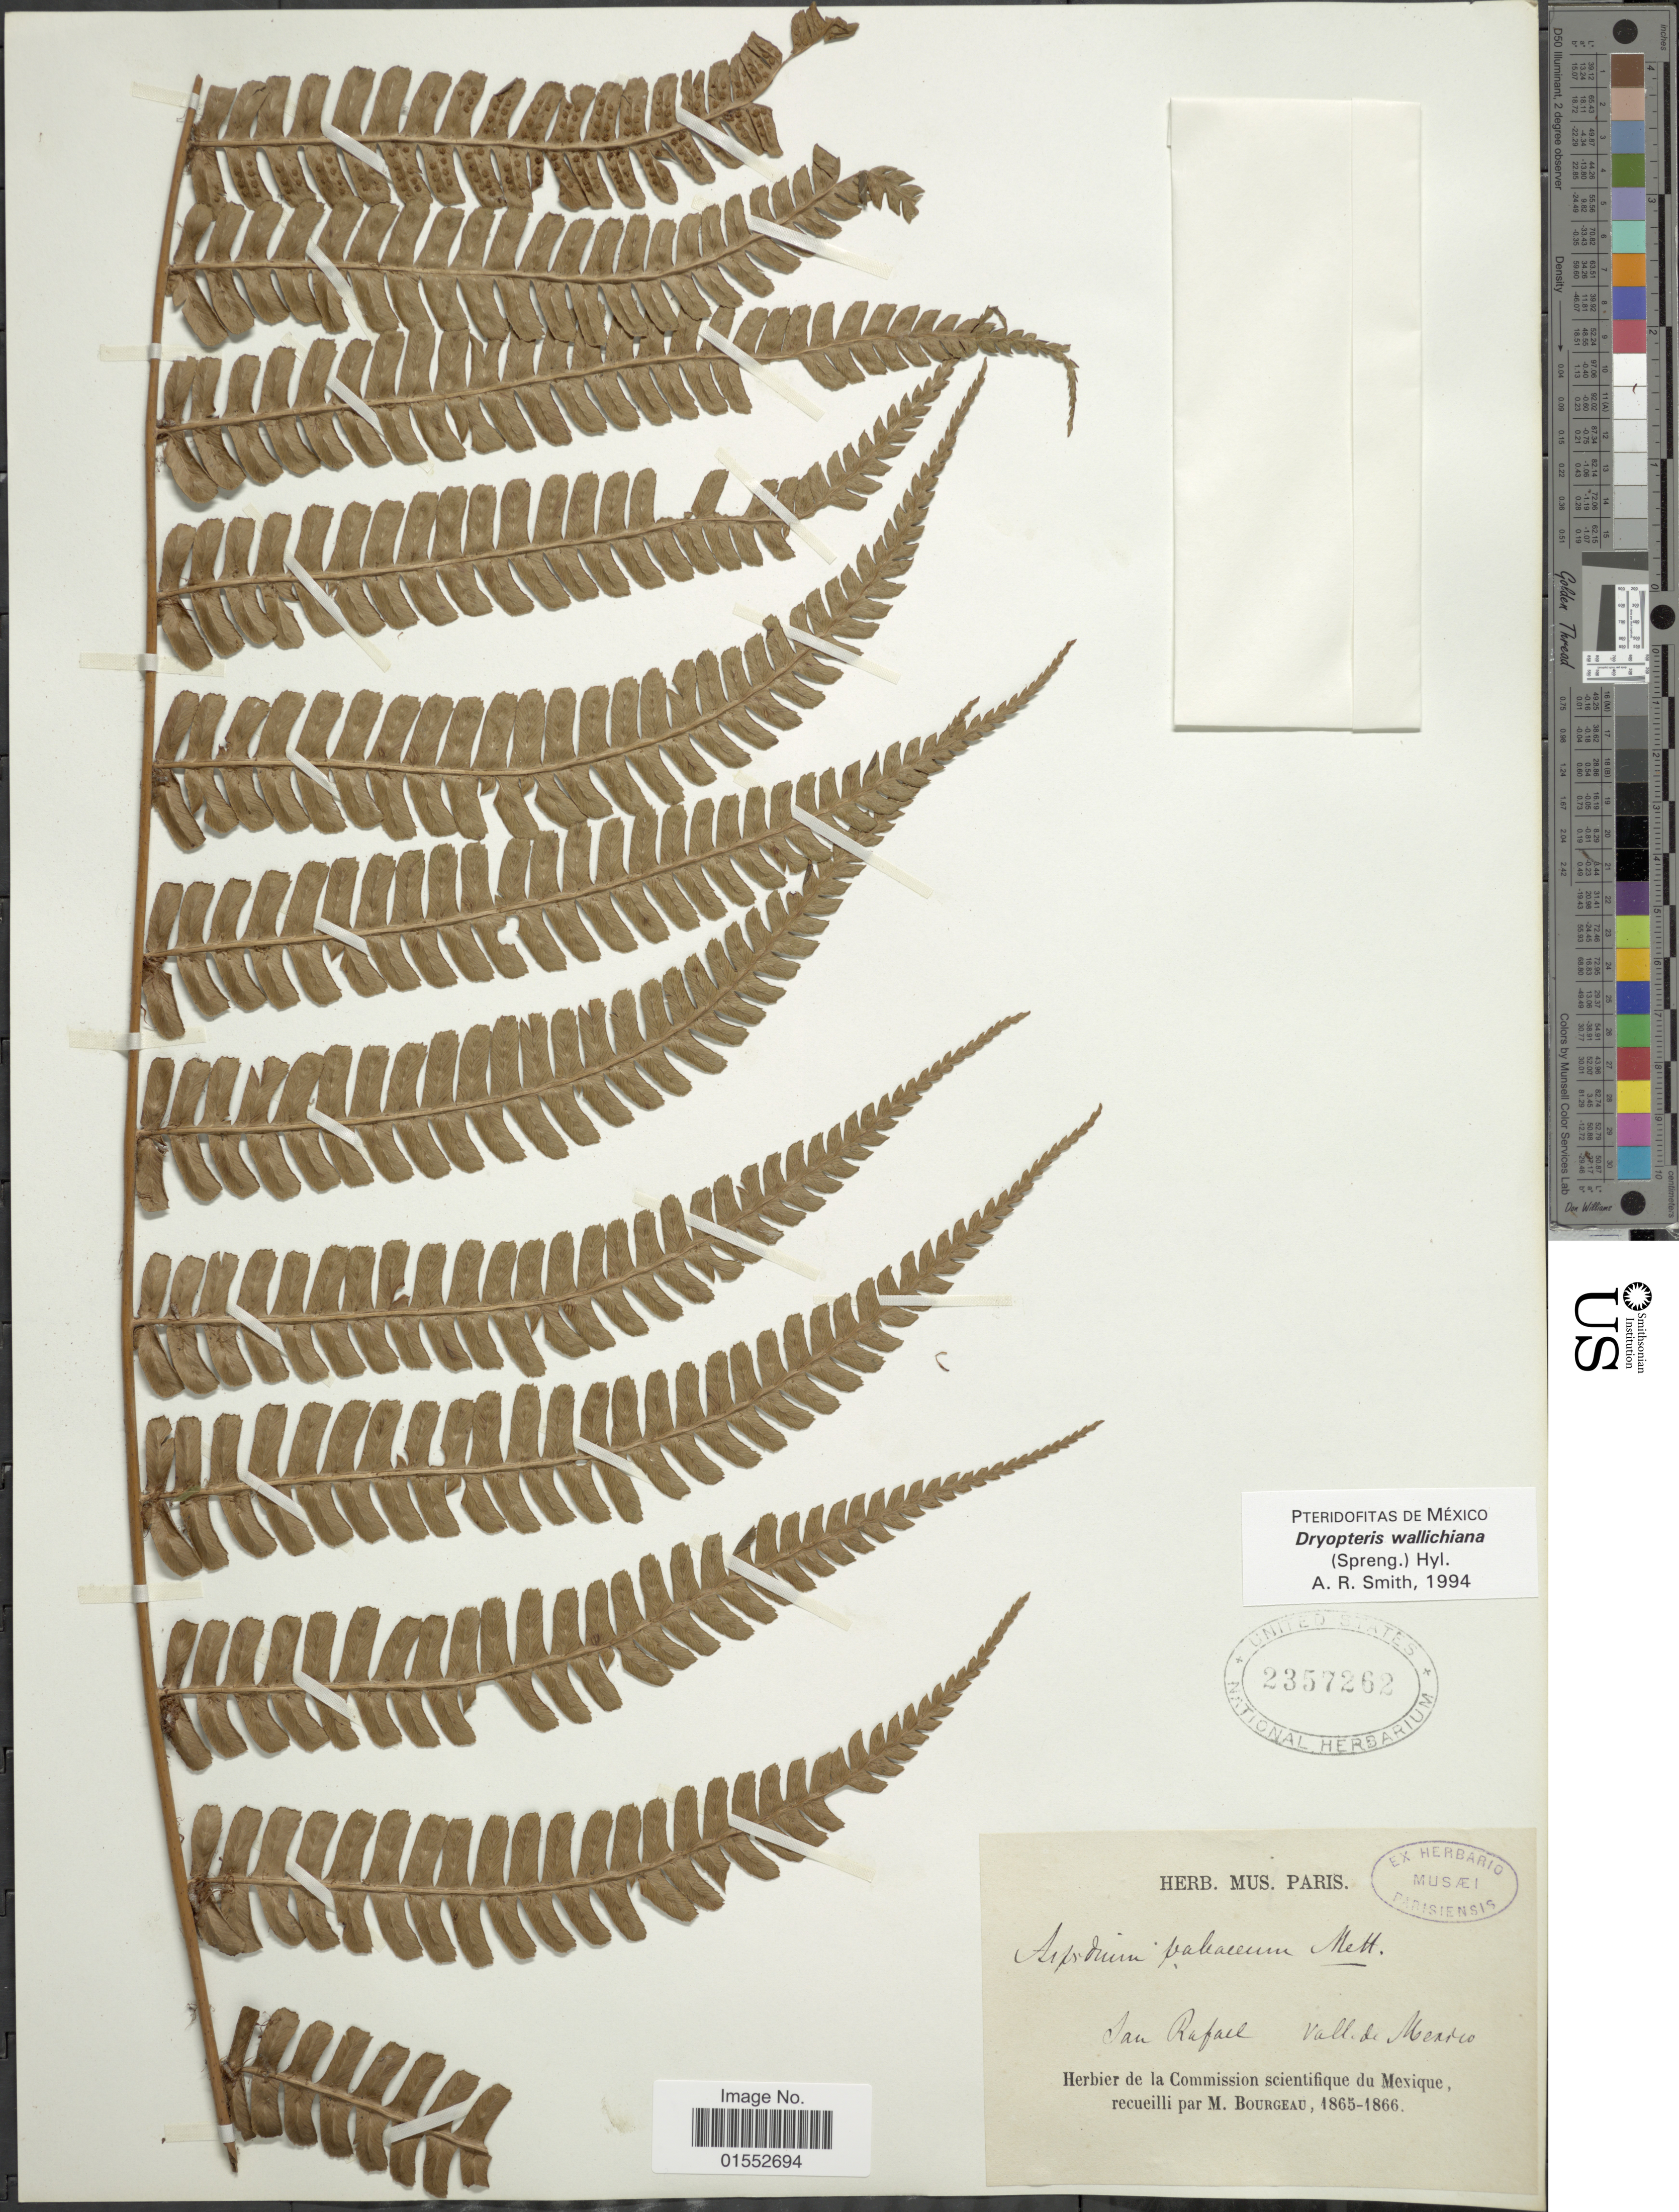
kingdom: Plantae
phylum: Tracheophyta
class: Polypodiopsida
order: Polypodiales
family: Dryopteridaceae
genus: Dryopteris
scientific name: Dryopteris wallichiana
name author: (Spreng.) Hyl.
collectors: M. Bourgeau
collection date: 1865/1866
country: Mexico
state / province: México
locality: San Rafael, Vall. de Mexico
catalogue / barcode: US 2357262